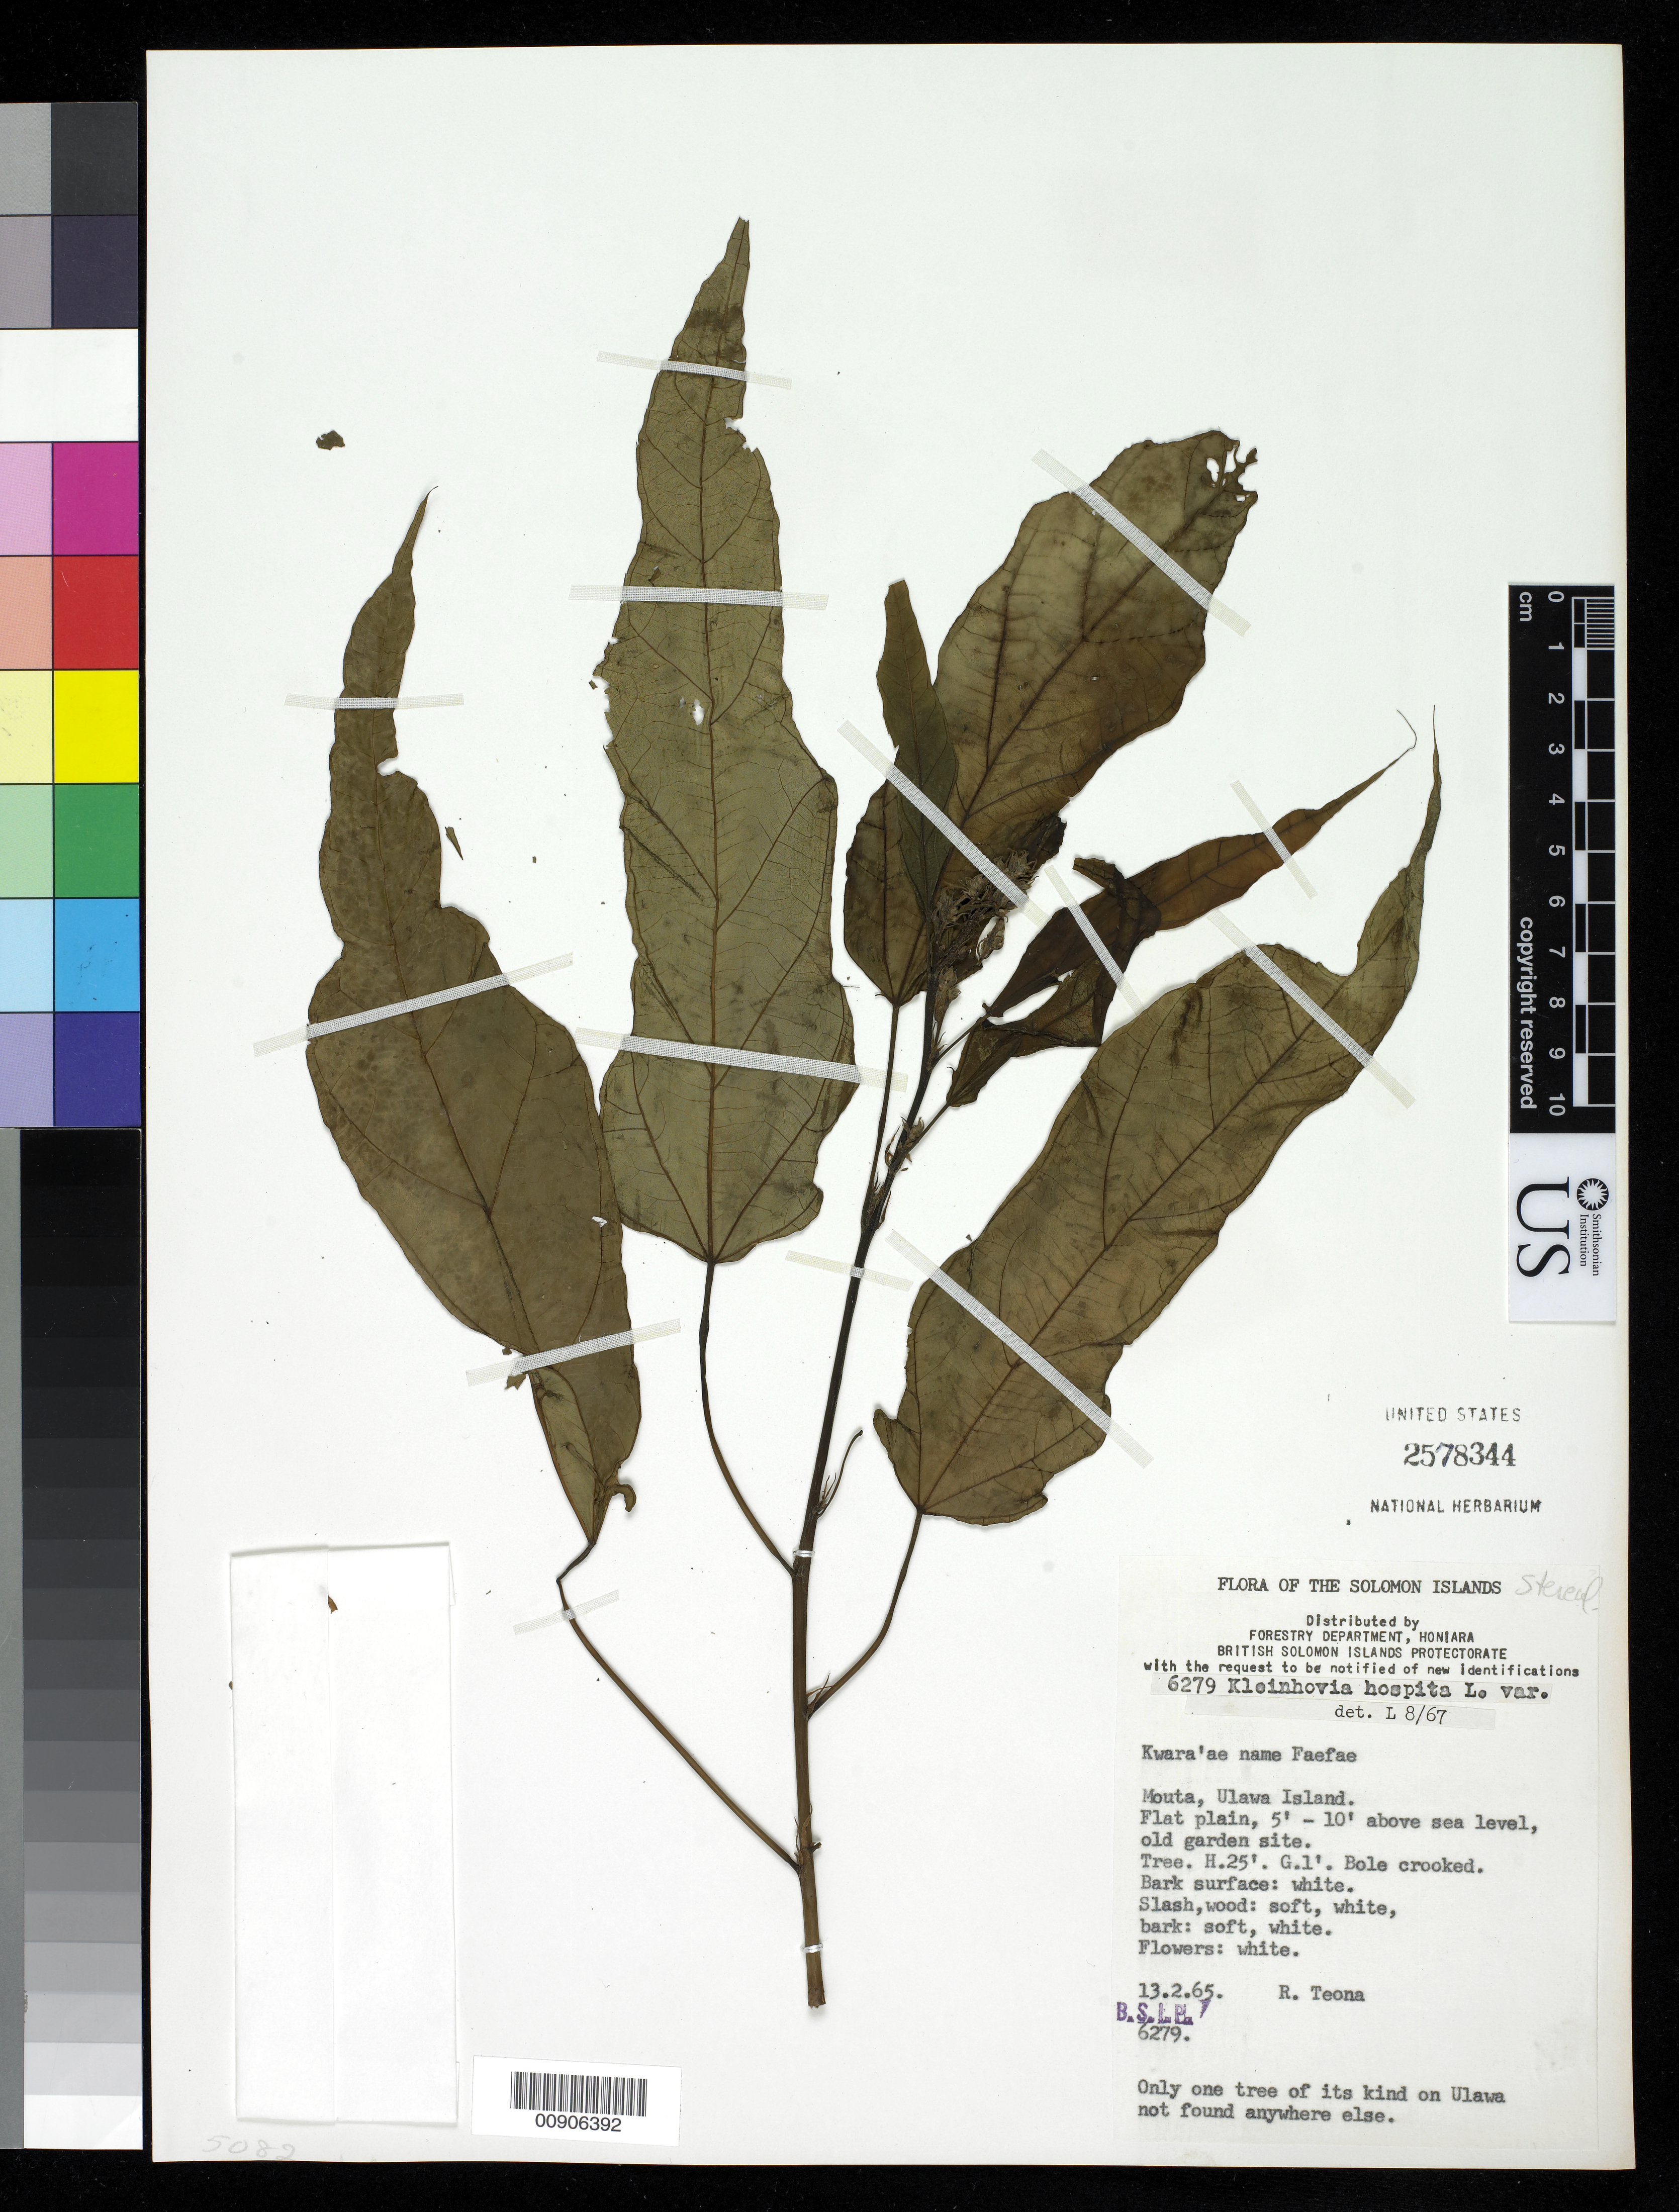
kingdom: Plantae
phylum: Tracheophyta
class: Magnoliopsida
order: Malvales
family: Malvaceae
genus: Kleinhovia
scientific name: Kleinhovia hospita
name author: L.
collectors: R. Teona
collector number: BSIP 6279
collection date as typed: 13 Feb 1965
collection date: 1965-02-13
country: Solomon Islands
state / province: Makira-Ulawa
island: Ulawa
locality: Mouta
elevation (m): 2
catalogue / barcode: US 2578344